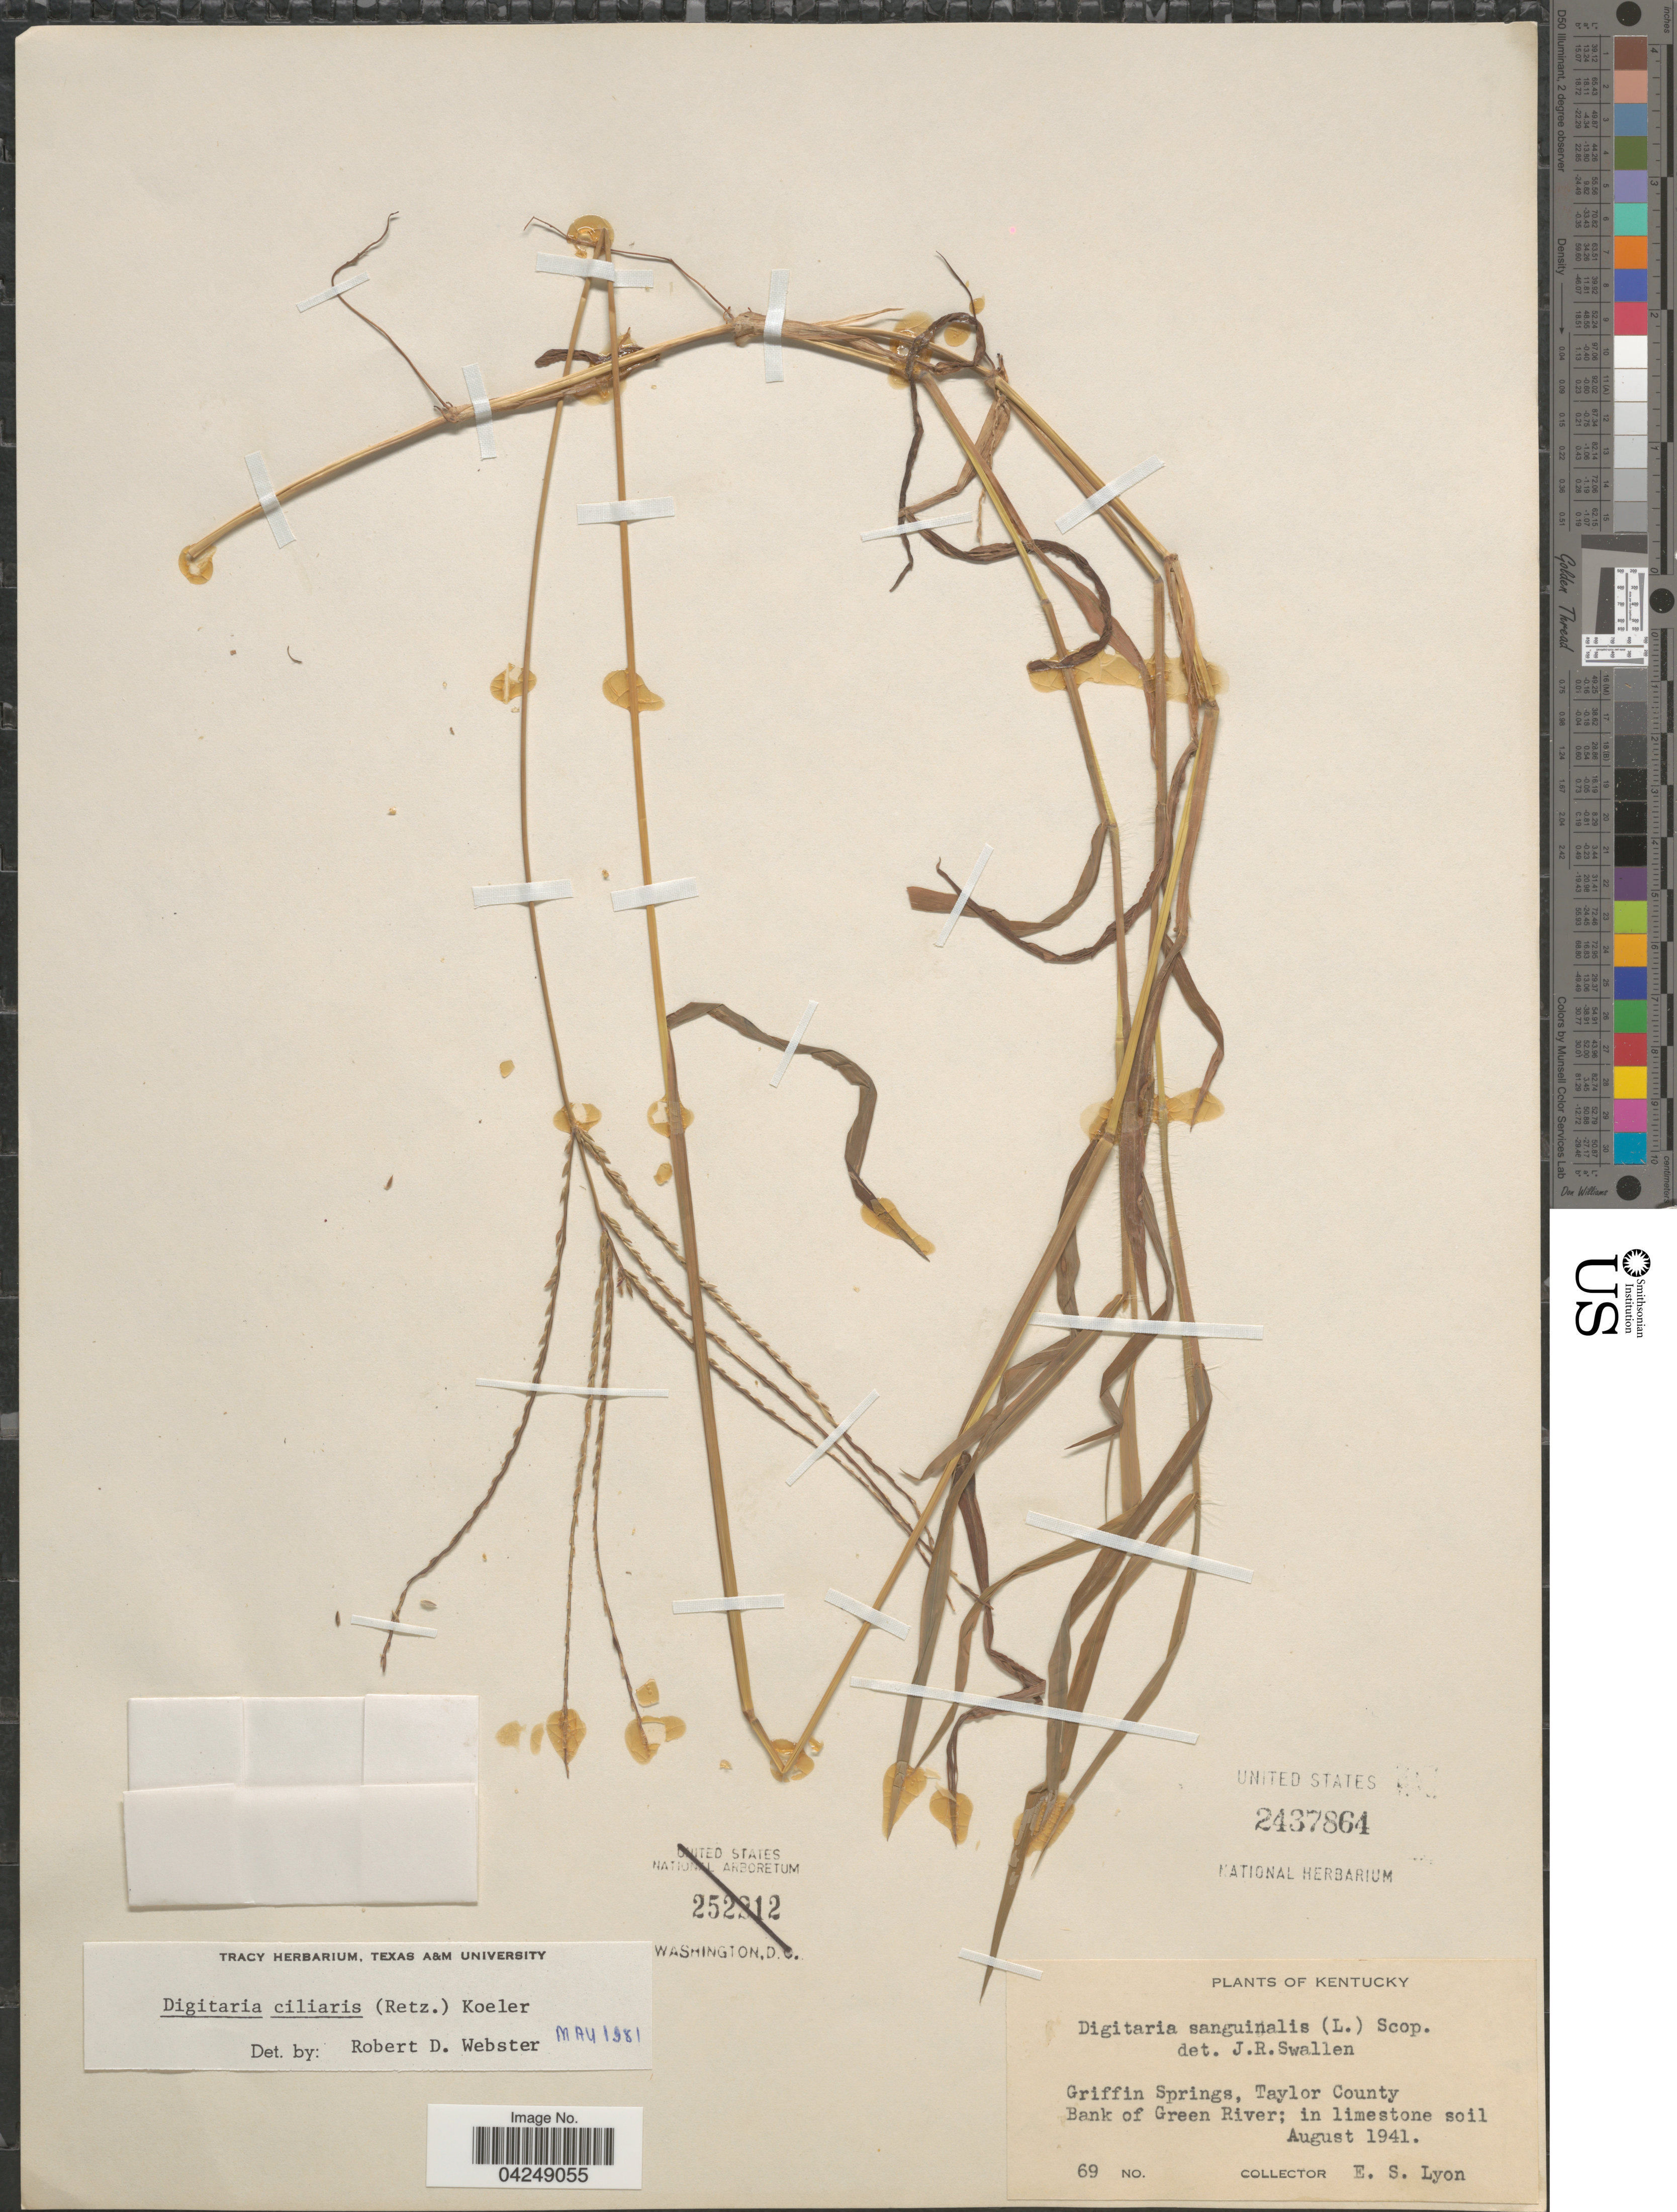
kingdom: Plantae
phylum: Tracheophyta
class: Liliopsida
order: Poales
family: Poaceae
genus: Digitaria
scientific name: Digitaria ciliaris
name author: (Retz.) Koeler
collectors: E. Lyon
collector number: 69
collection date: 1941-08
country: United States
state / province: Kentucky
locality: Griffin Springs, Taylor County. Bank of Green River; in limestone soil.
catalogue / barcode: US 2437864